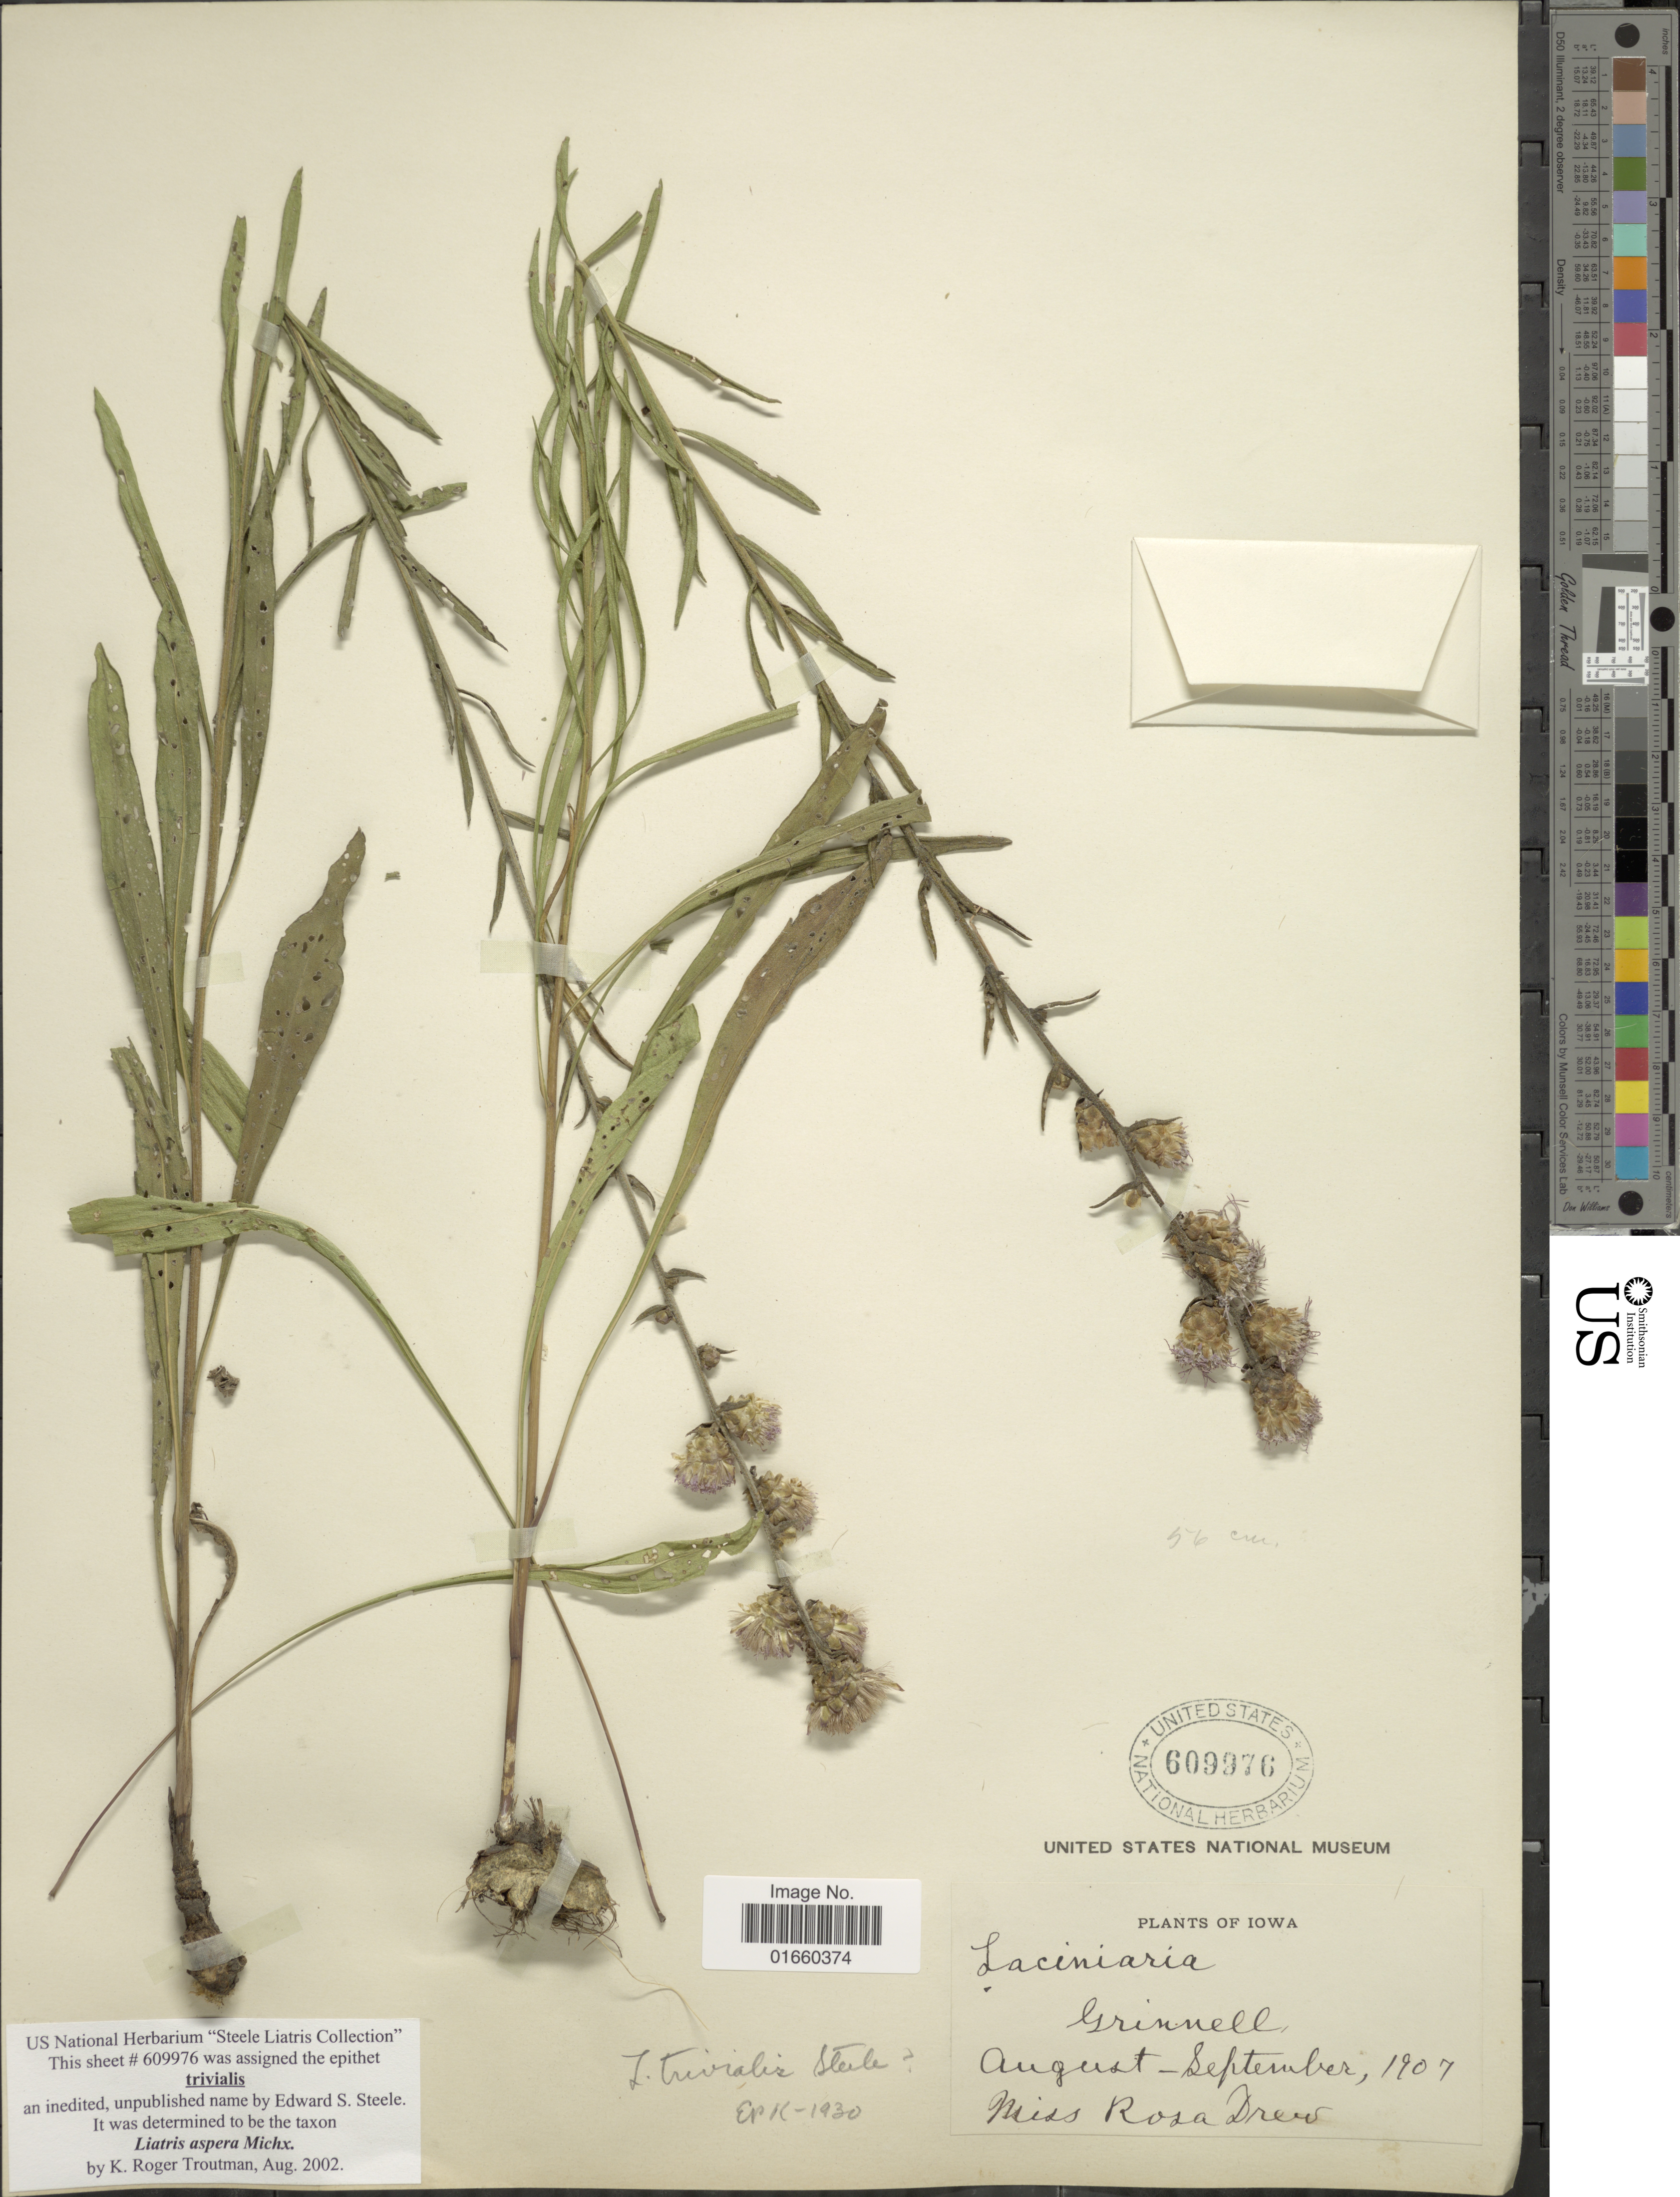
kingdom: Plantae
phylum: Tracheophyta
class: Magnoliopsida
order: Asterales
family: Asteraceae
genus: Liatris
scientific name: Liatris aspera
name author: Michx.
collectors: R. Drew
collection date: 1907-08/1907-09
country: United States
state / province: Iowa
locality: Grinnell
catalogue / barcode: US 609976